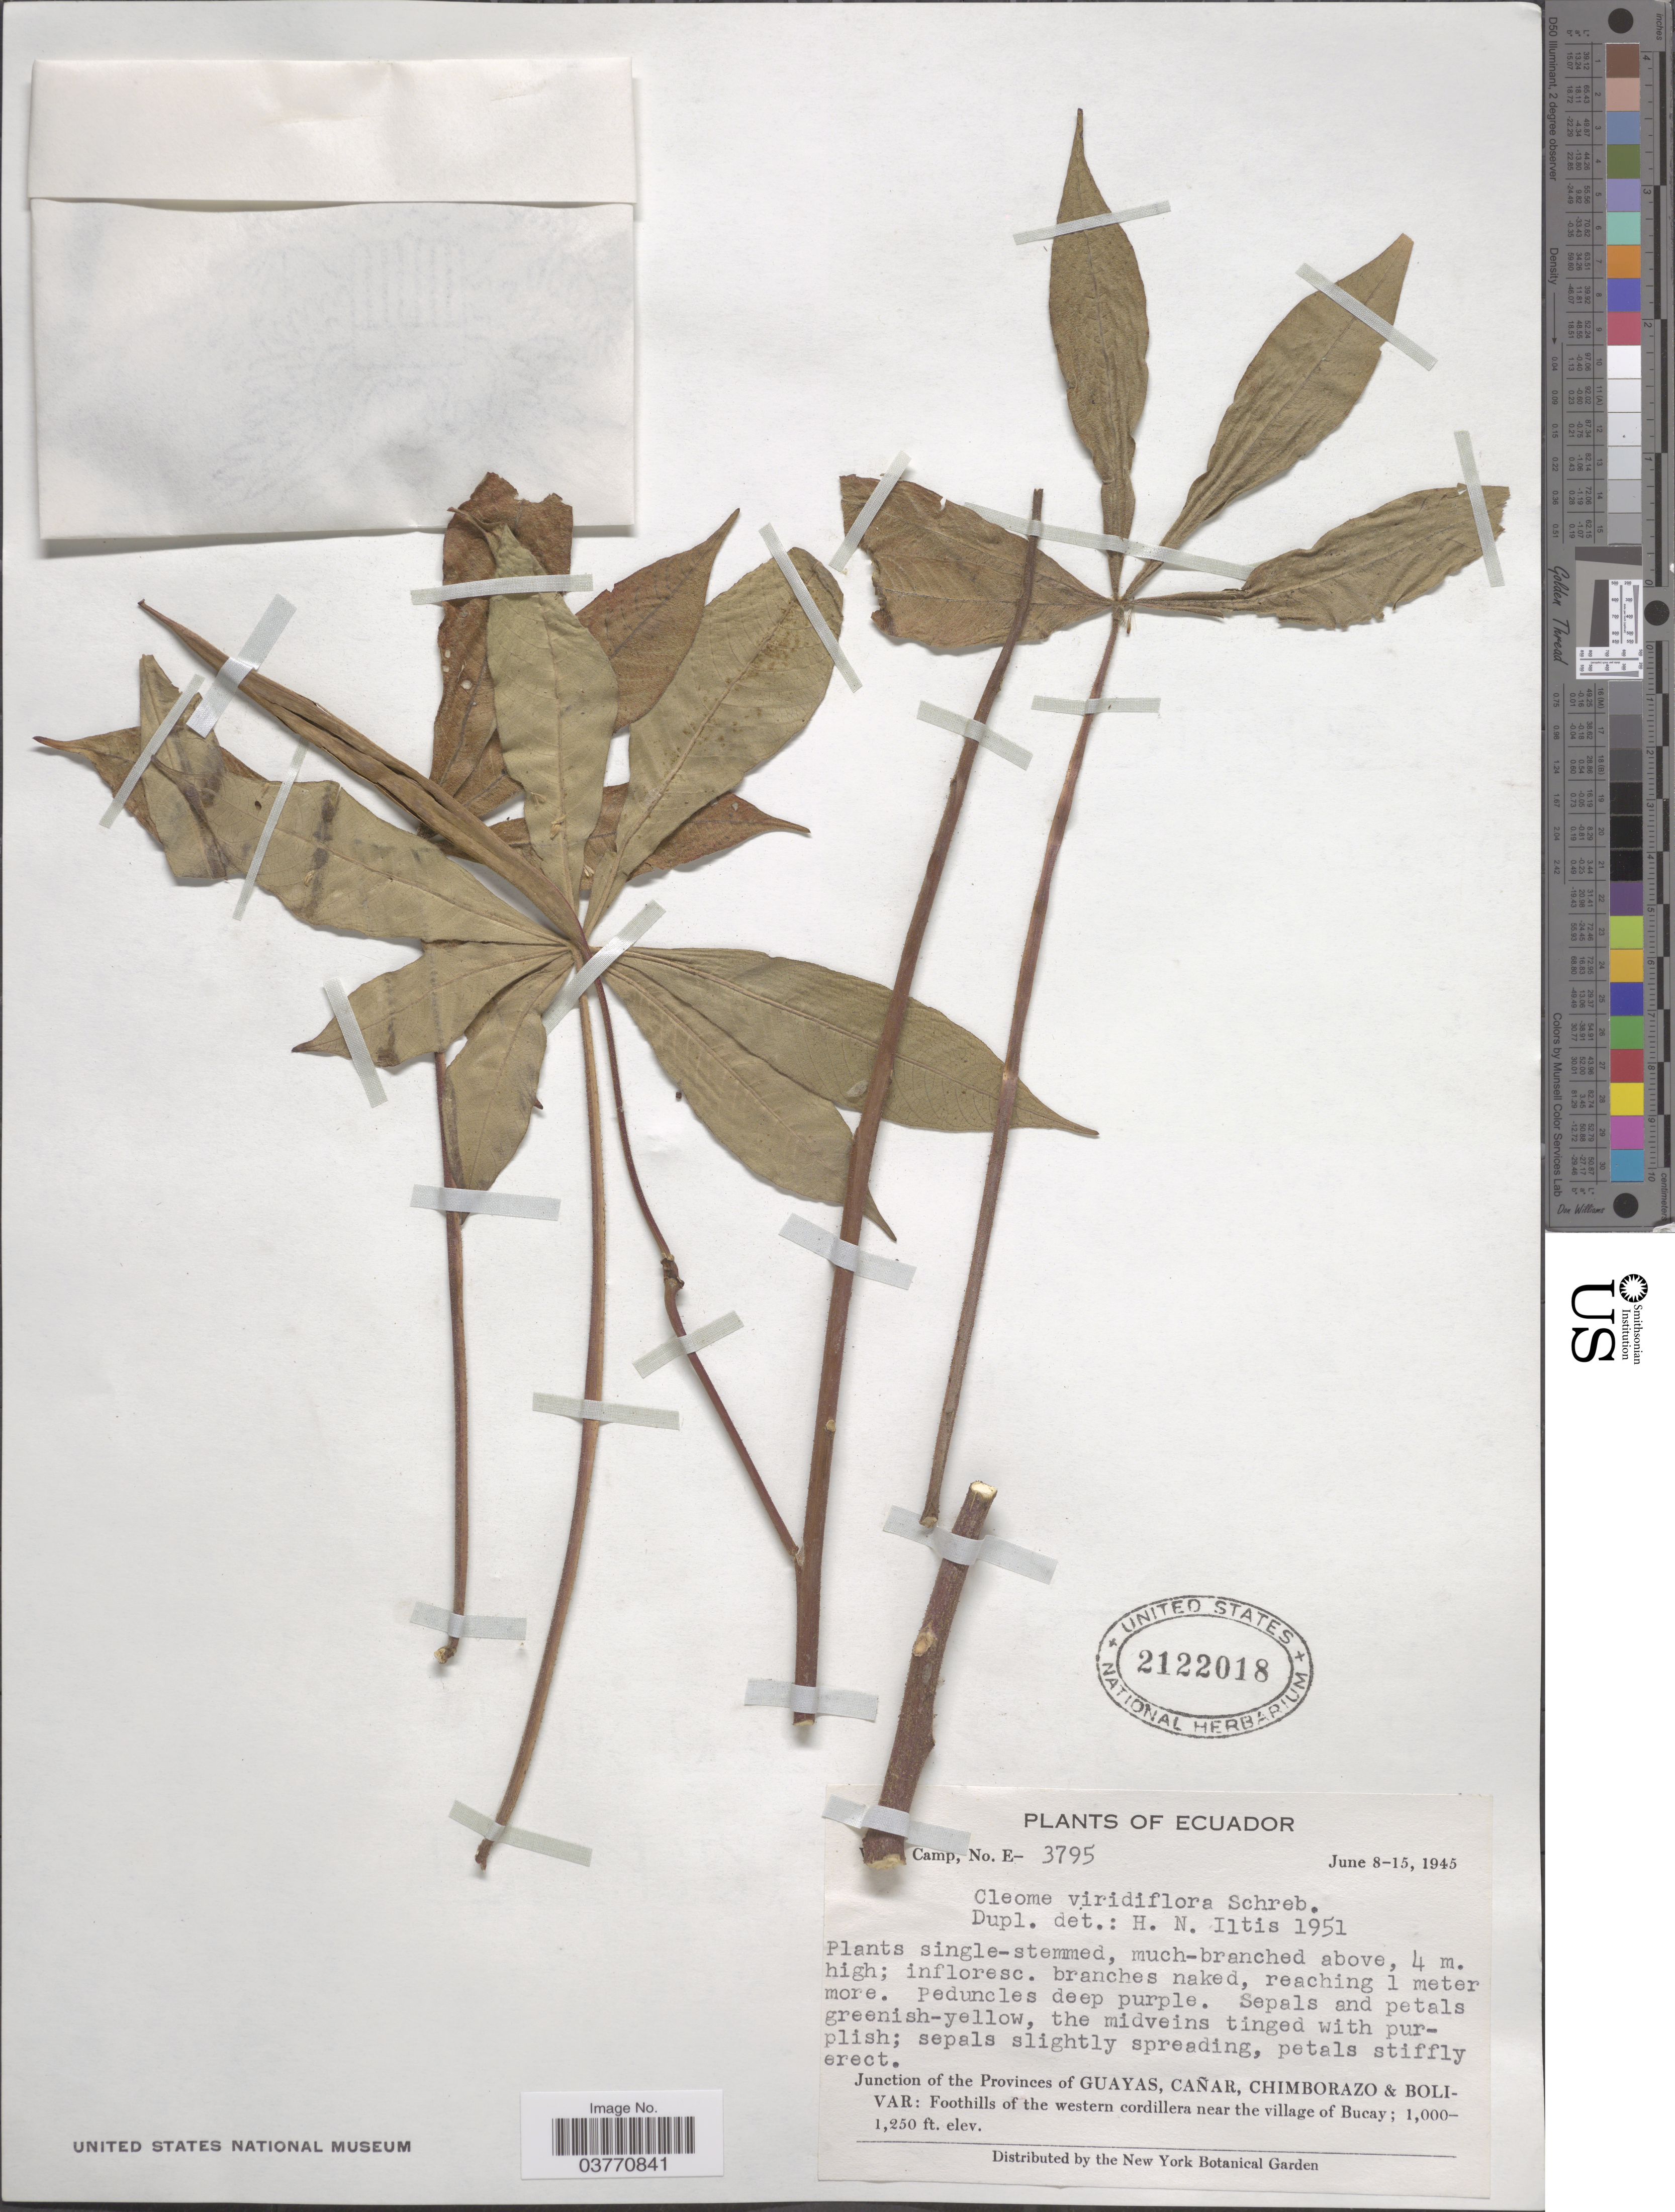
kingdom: Plantae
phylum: Tracheophyta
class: Magnoliopsida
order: Brassicales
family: Cleomaceae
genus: Melidiscus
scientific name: Melidiscus gigantea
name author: (L.) Raf.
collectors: W. H. Camp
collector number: E-3795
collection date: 1945-06-08/1945-06-15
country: Ecuador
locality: Junction of the Provinces of Guayas, Cañar, Chimborazo & Bolivar: Foothills of the western cordillera near the village of Bucay.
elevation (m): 305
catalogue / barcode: US 2122018